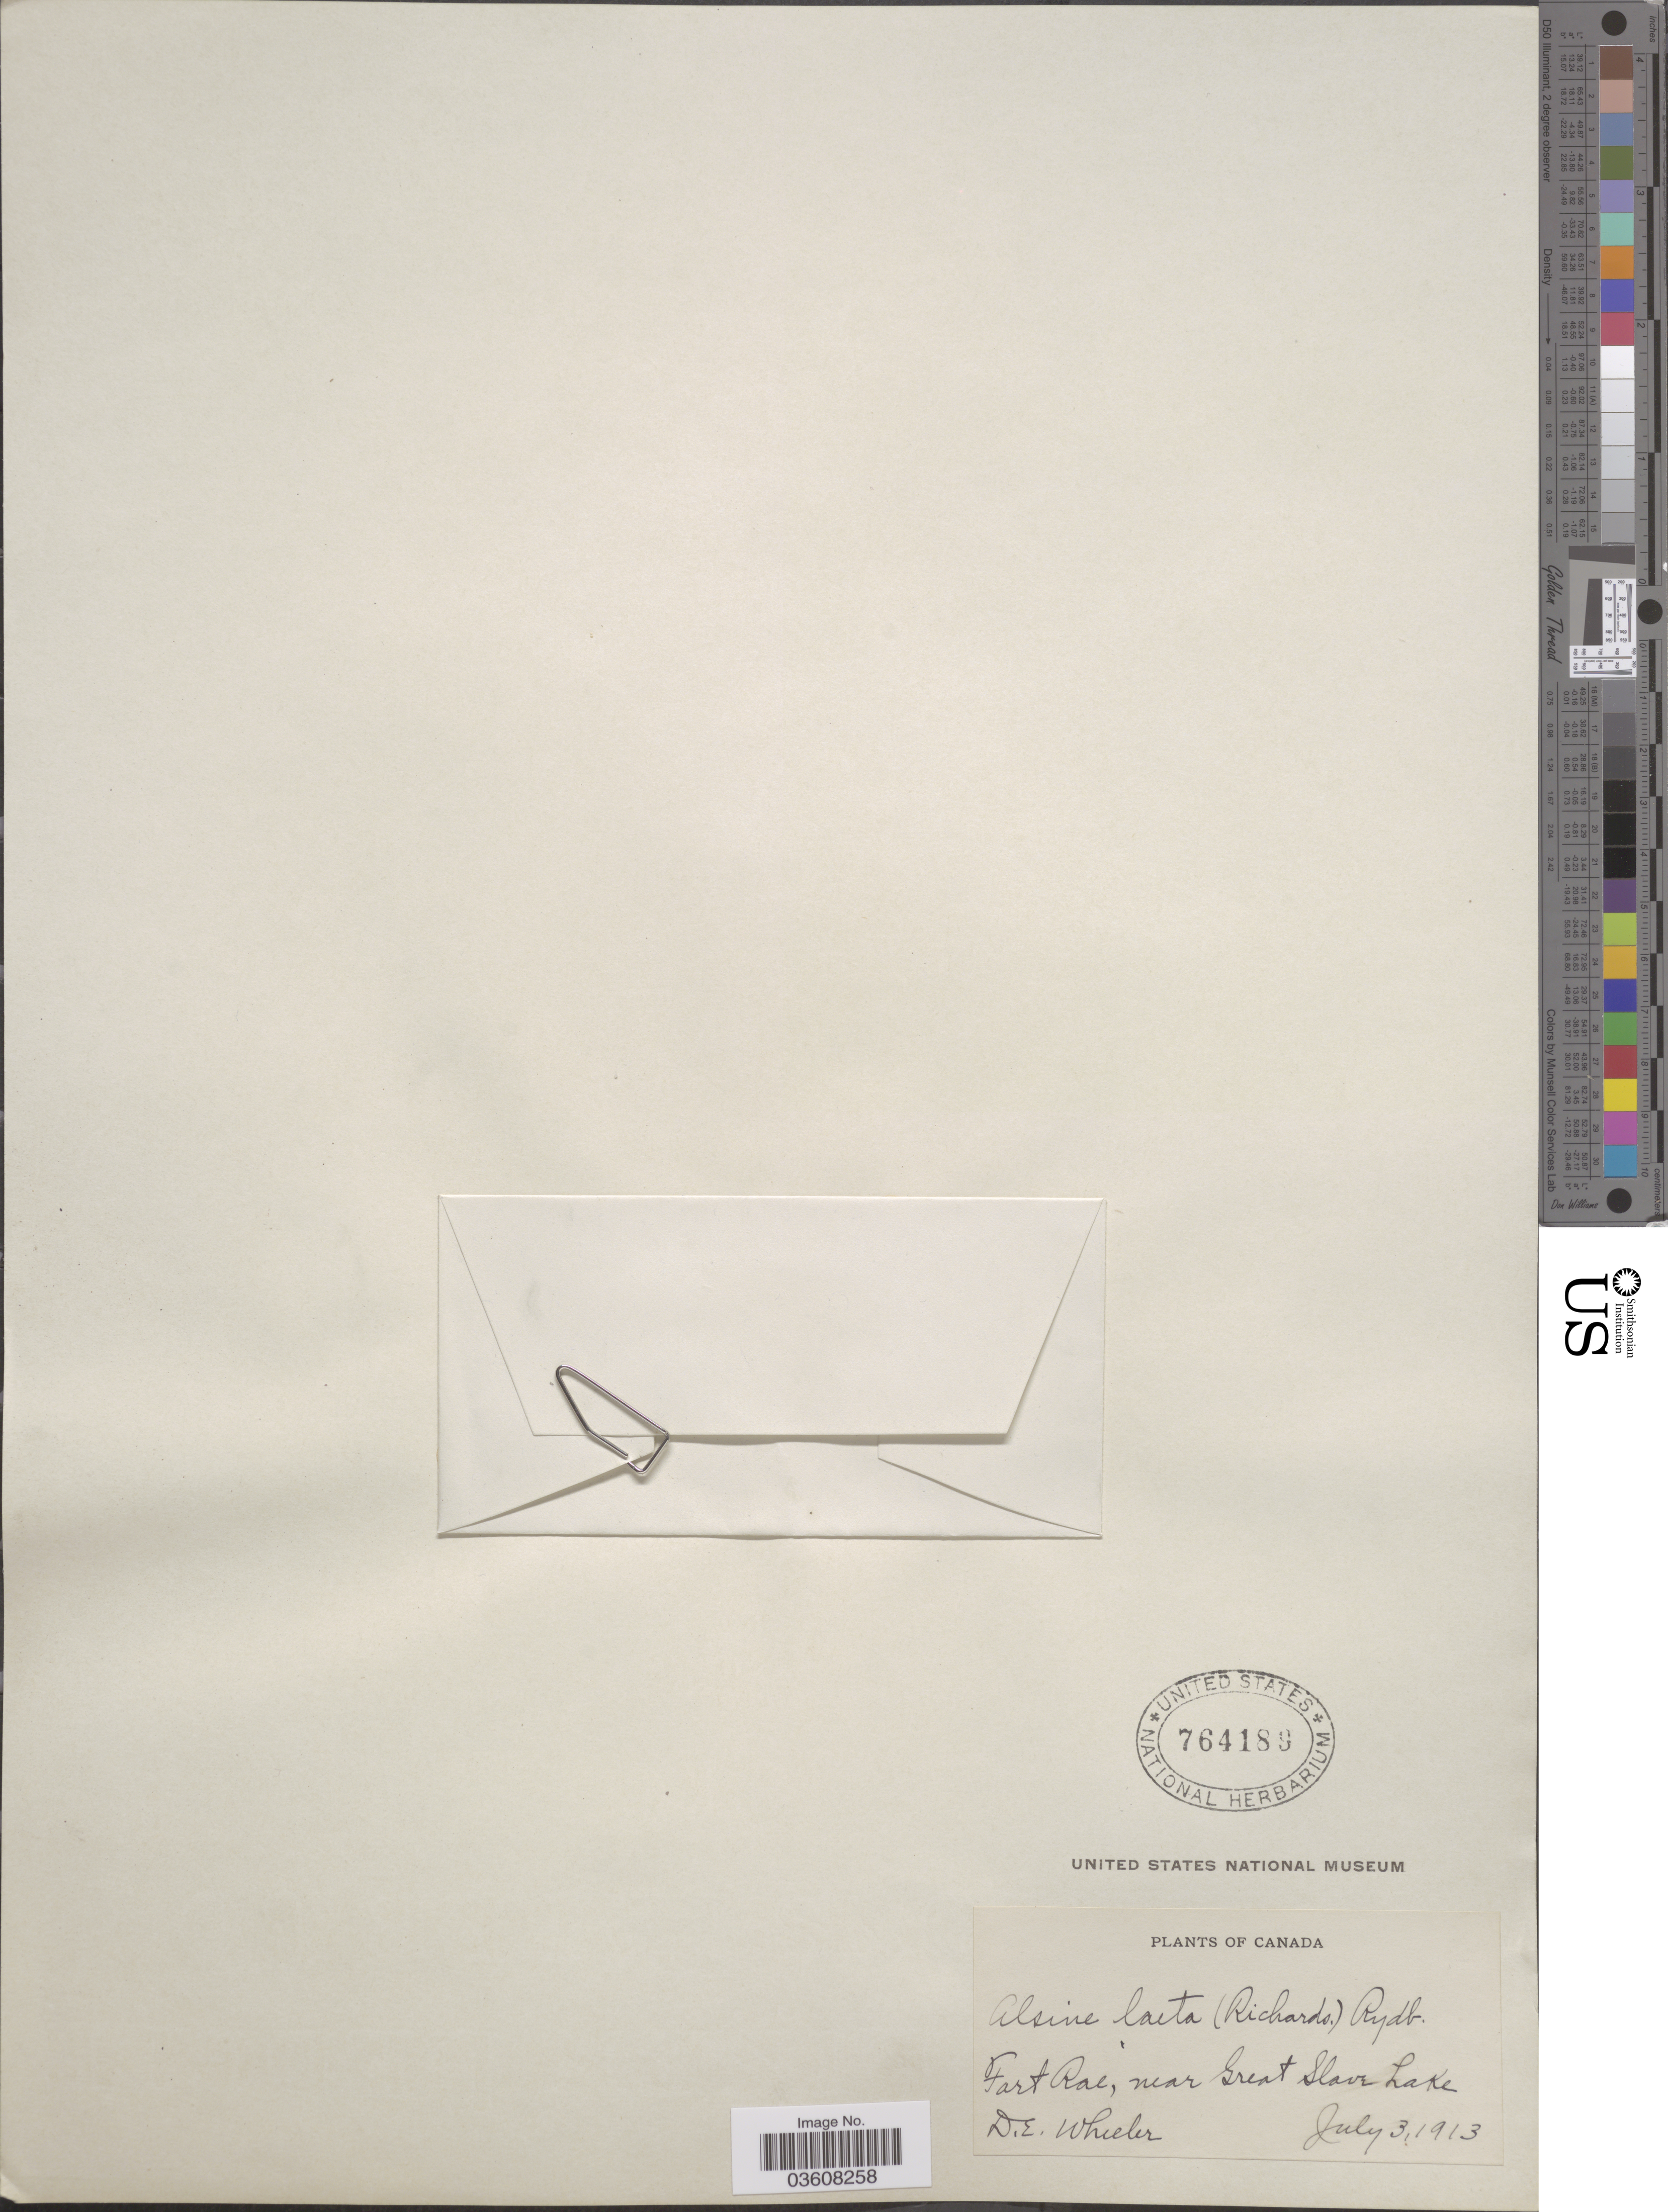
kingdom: Plantae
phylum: Tracheophyta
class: Magnoliopsida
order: Caryophyllales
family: Caryophyllaceae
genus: Stellaria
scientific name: Stellaria laeta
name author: Richards.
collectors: D. Wheeler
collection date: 1913-07-03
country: Canada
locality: Fort Rae, near Great Slave Lake.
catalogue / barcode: US 764189